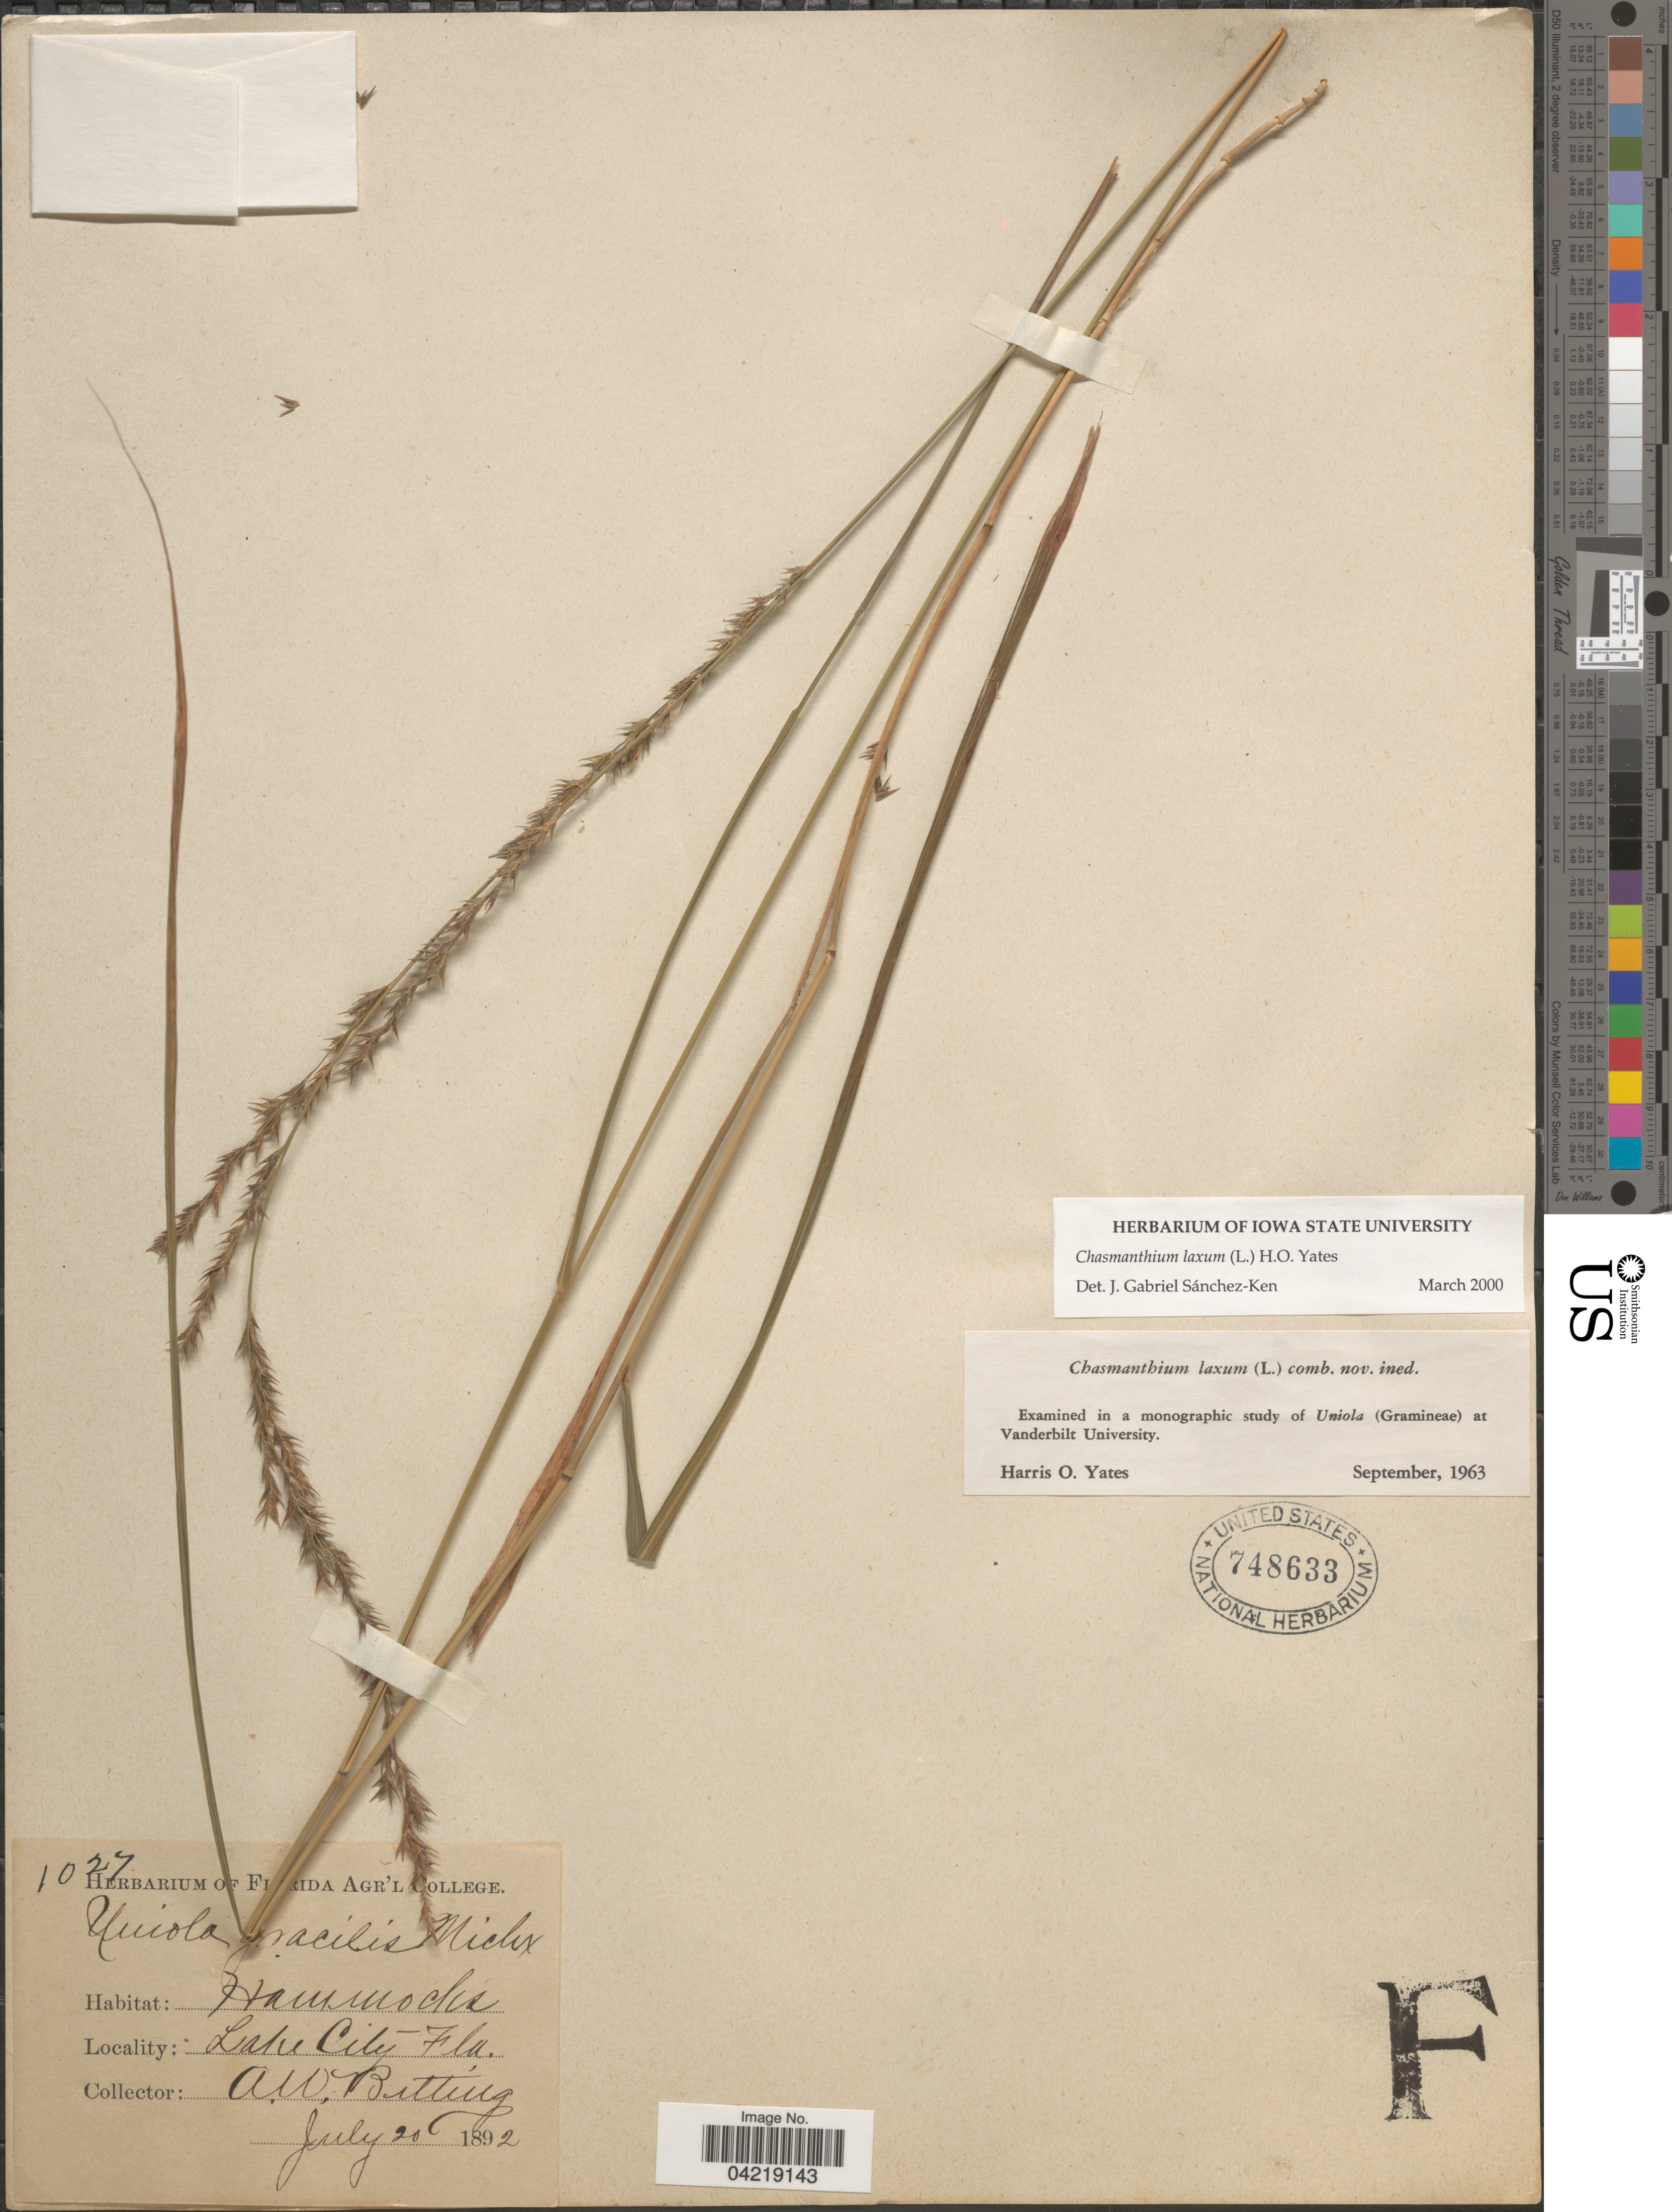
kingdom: Plantae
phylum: Tracheophyta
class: Liliopsida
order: Poales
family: Poaceae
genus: Chasmanthium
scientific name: Chasmanthium laxum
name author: (L.) H.O. Yates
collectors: A. Bitting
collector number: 1027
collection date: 1892-07-20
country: United States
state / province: Florida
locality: Hammocks. Lake City.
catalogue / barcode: US 748633